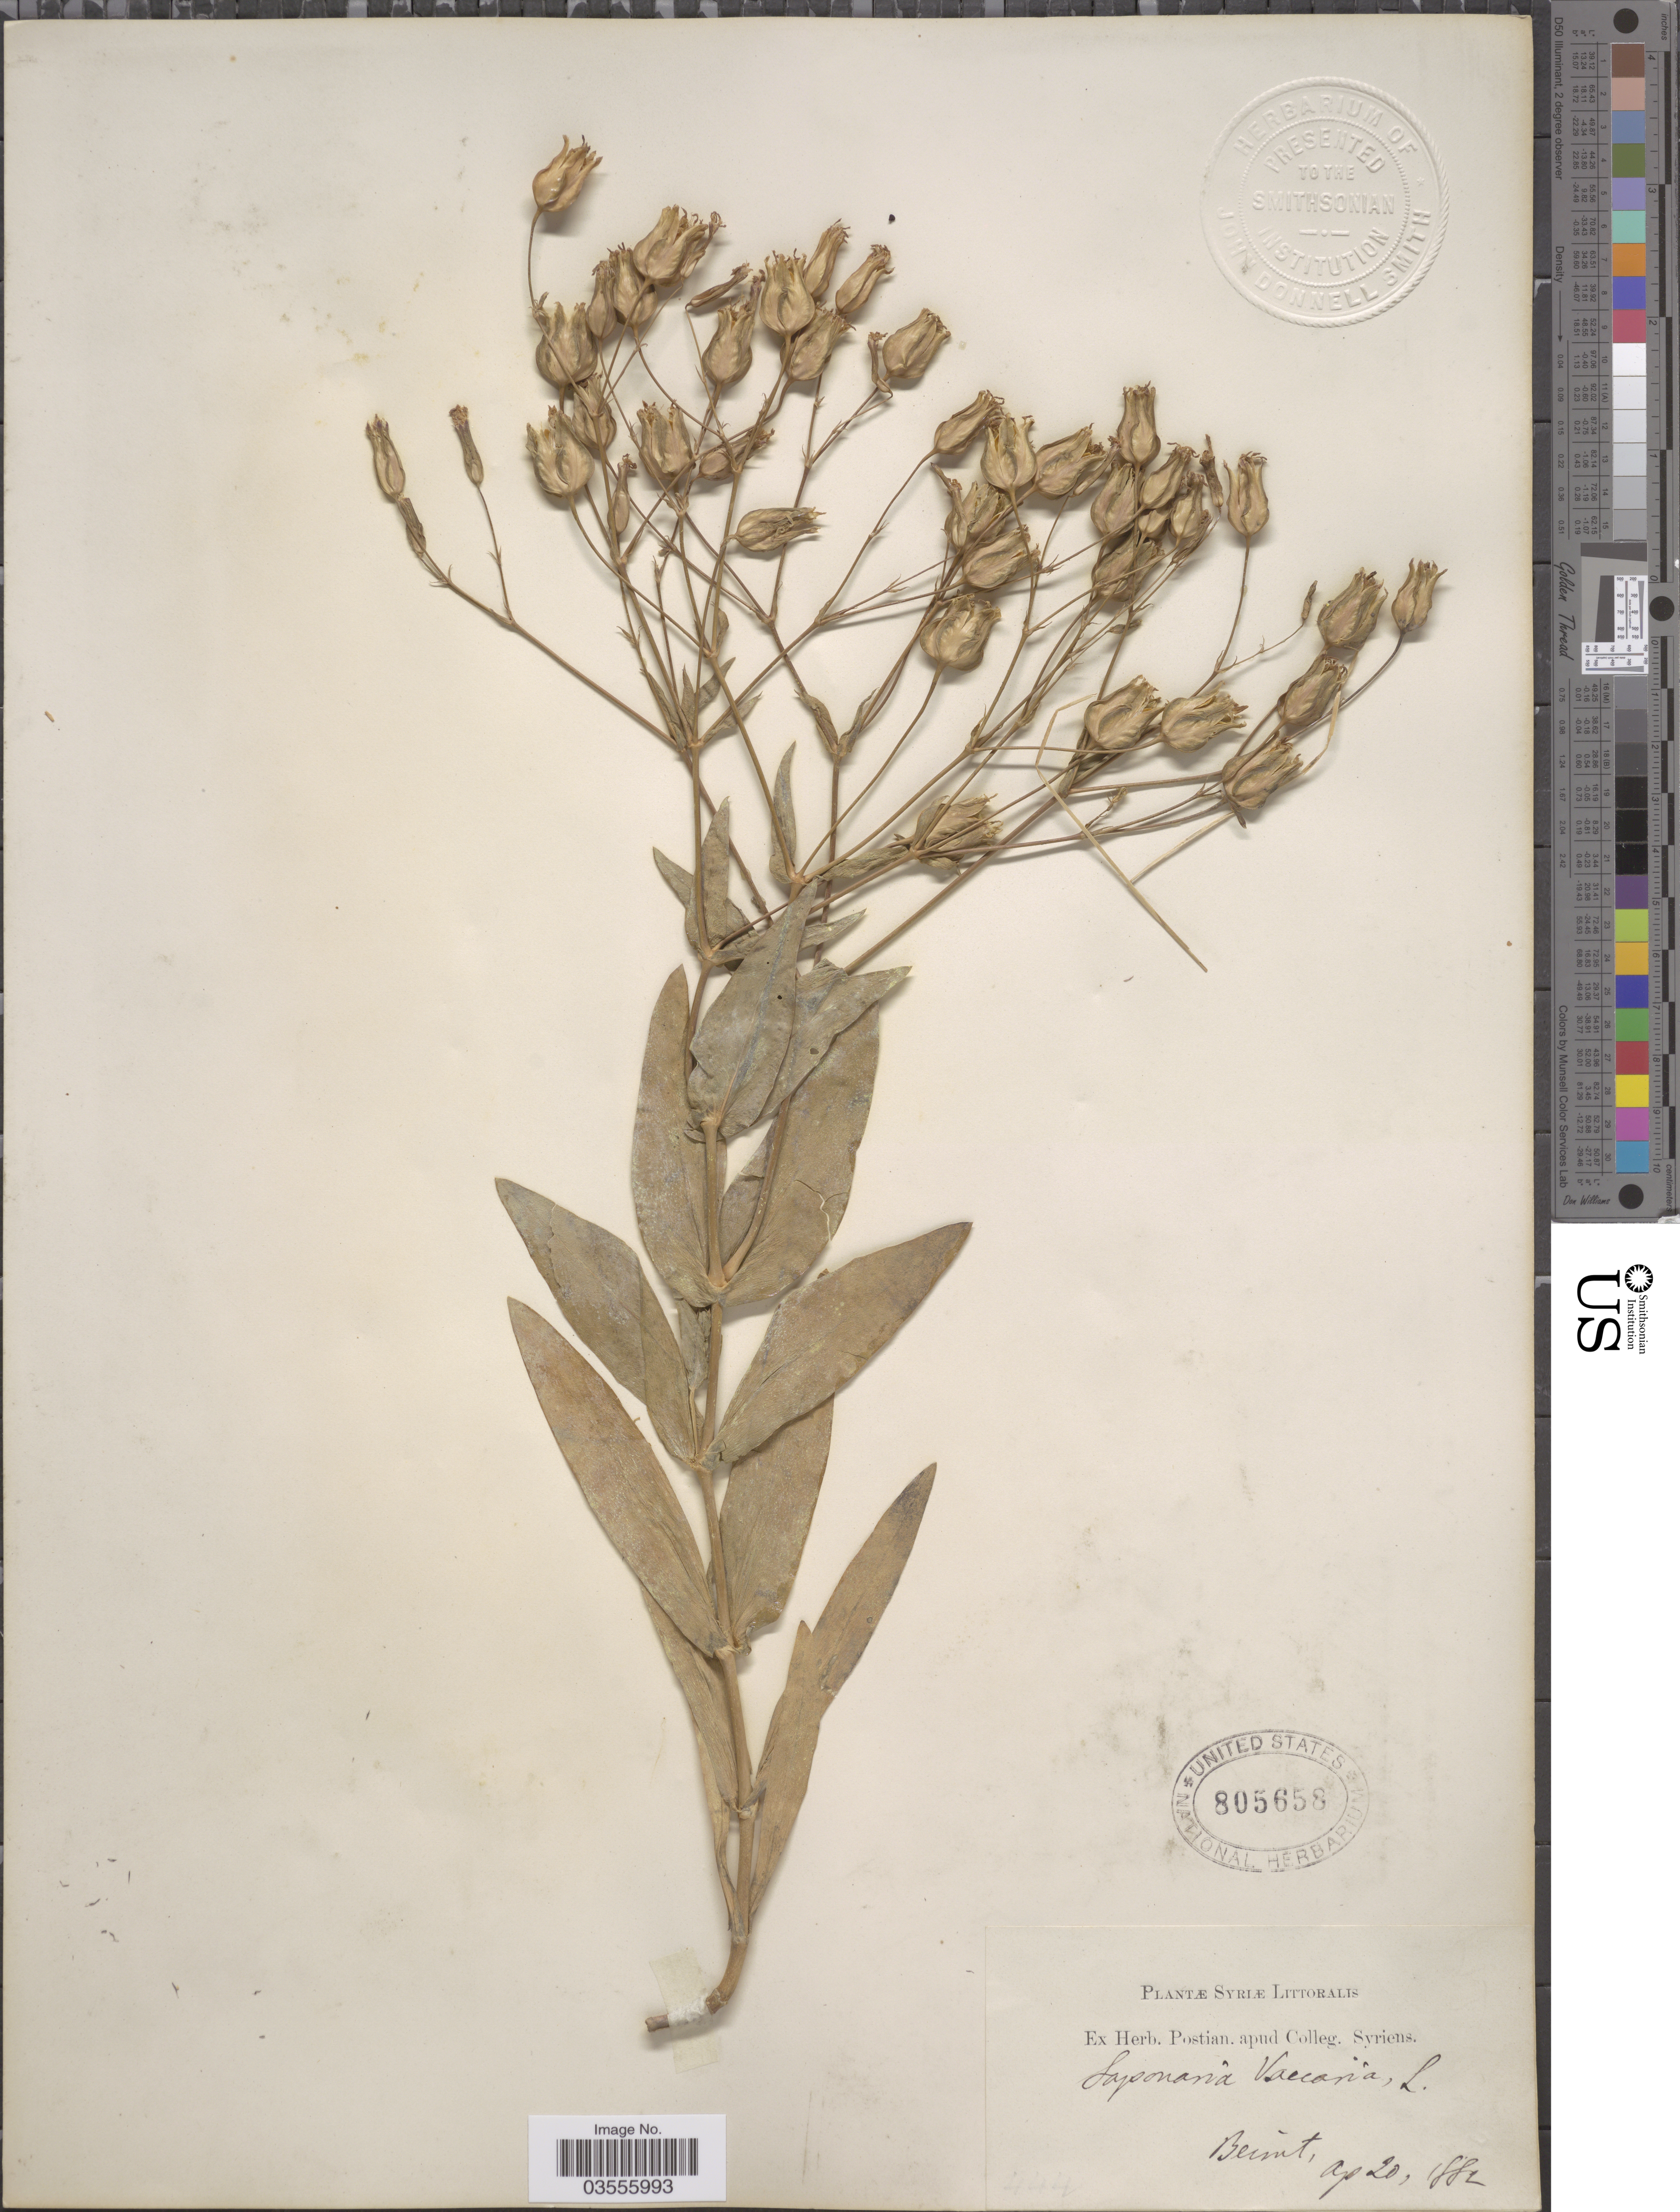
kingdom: Plantae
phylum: Tracheophyta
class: Magnoliopsida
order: Caryophyllales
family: Caryophyllaceae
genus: Vaccaria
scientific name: Vaccaria hispanica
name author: (Mill.) Rauschert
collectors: ex herb. Postian. apud Colleg. Syriens. Protest. USE "Fannie P. A. Shepard" (10308853) AS PRIMARY COLLECTOR INSTEAD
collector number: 444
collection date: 1882-04-20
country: Lebanon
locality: Syriæ Littoralis. Beirut.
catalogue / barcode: US 805658